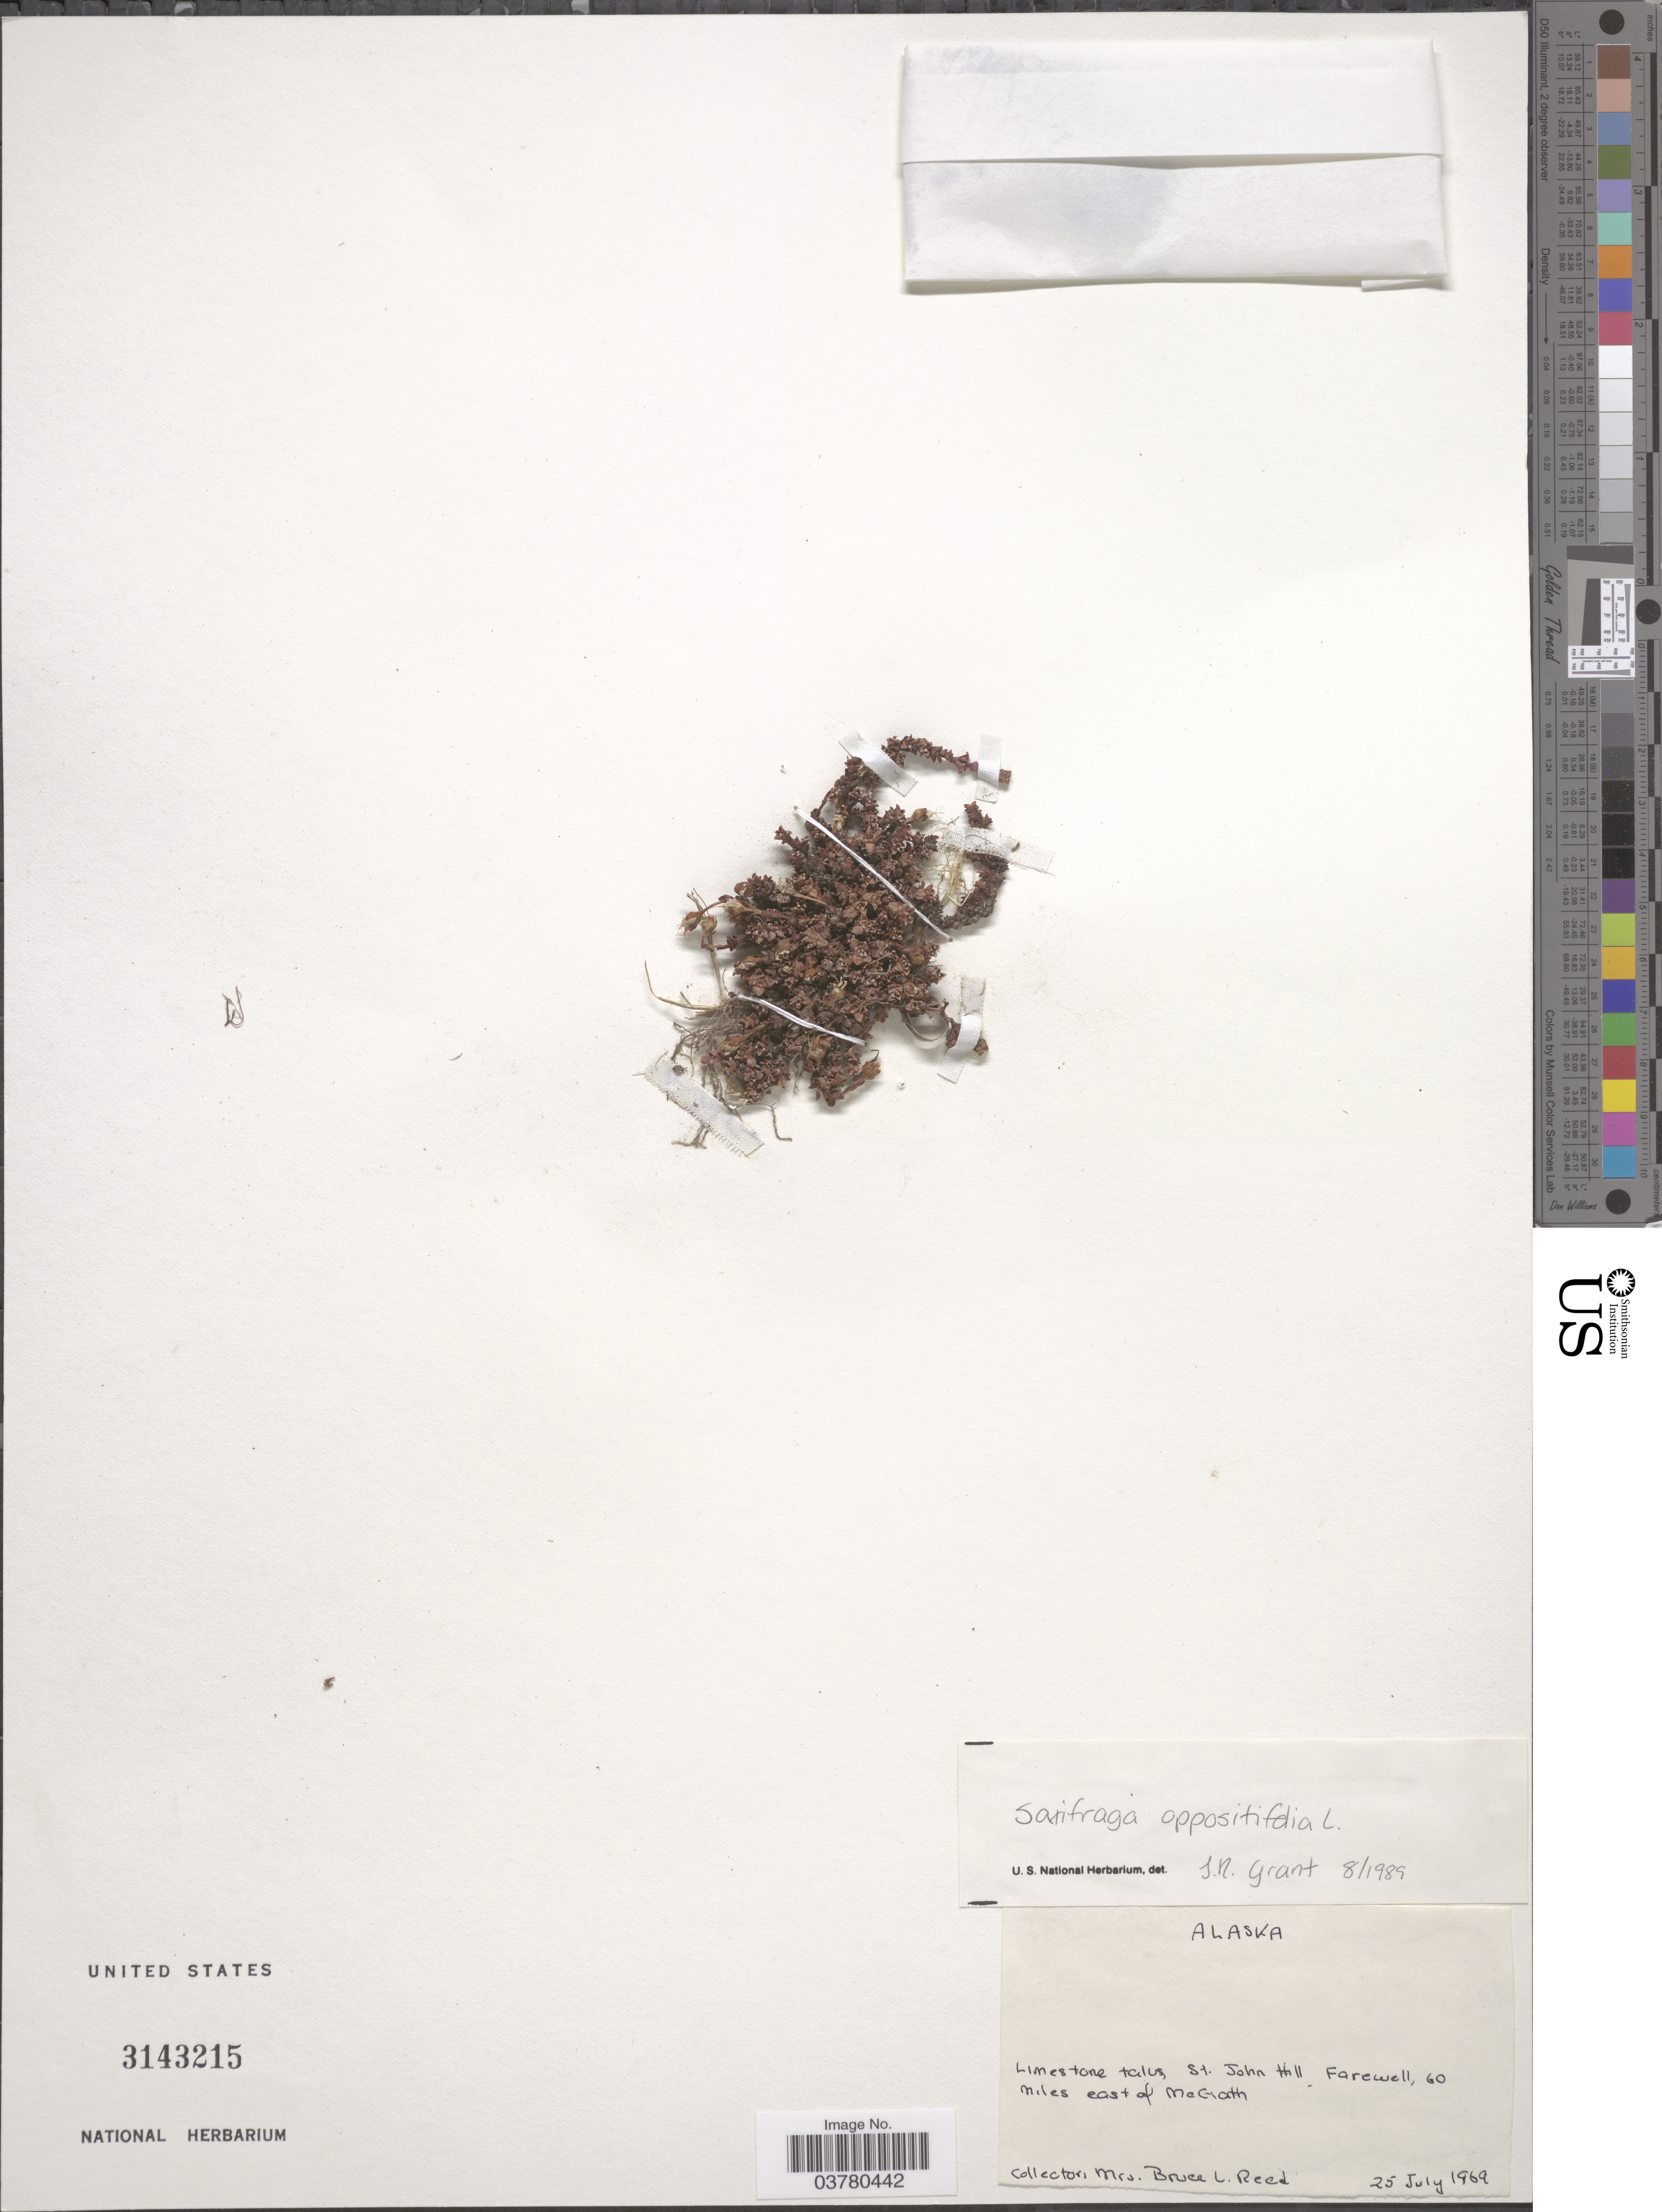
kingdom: Plantae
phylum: Tracheophyta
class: Magnoliopsida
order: Saxifragales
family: Saxifragaceae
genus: Saxifraga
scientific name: Saxifraga oppositifolia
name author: L.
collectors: B. Reed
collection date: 1969-07-25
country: United States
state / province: Alaska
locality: St. John Hill, Farewell, 60 miles east of McGrath.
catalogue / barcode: US 3143215